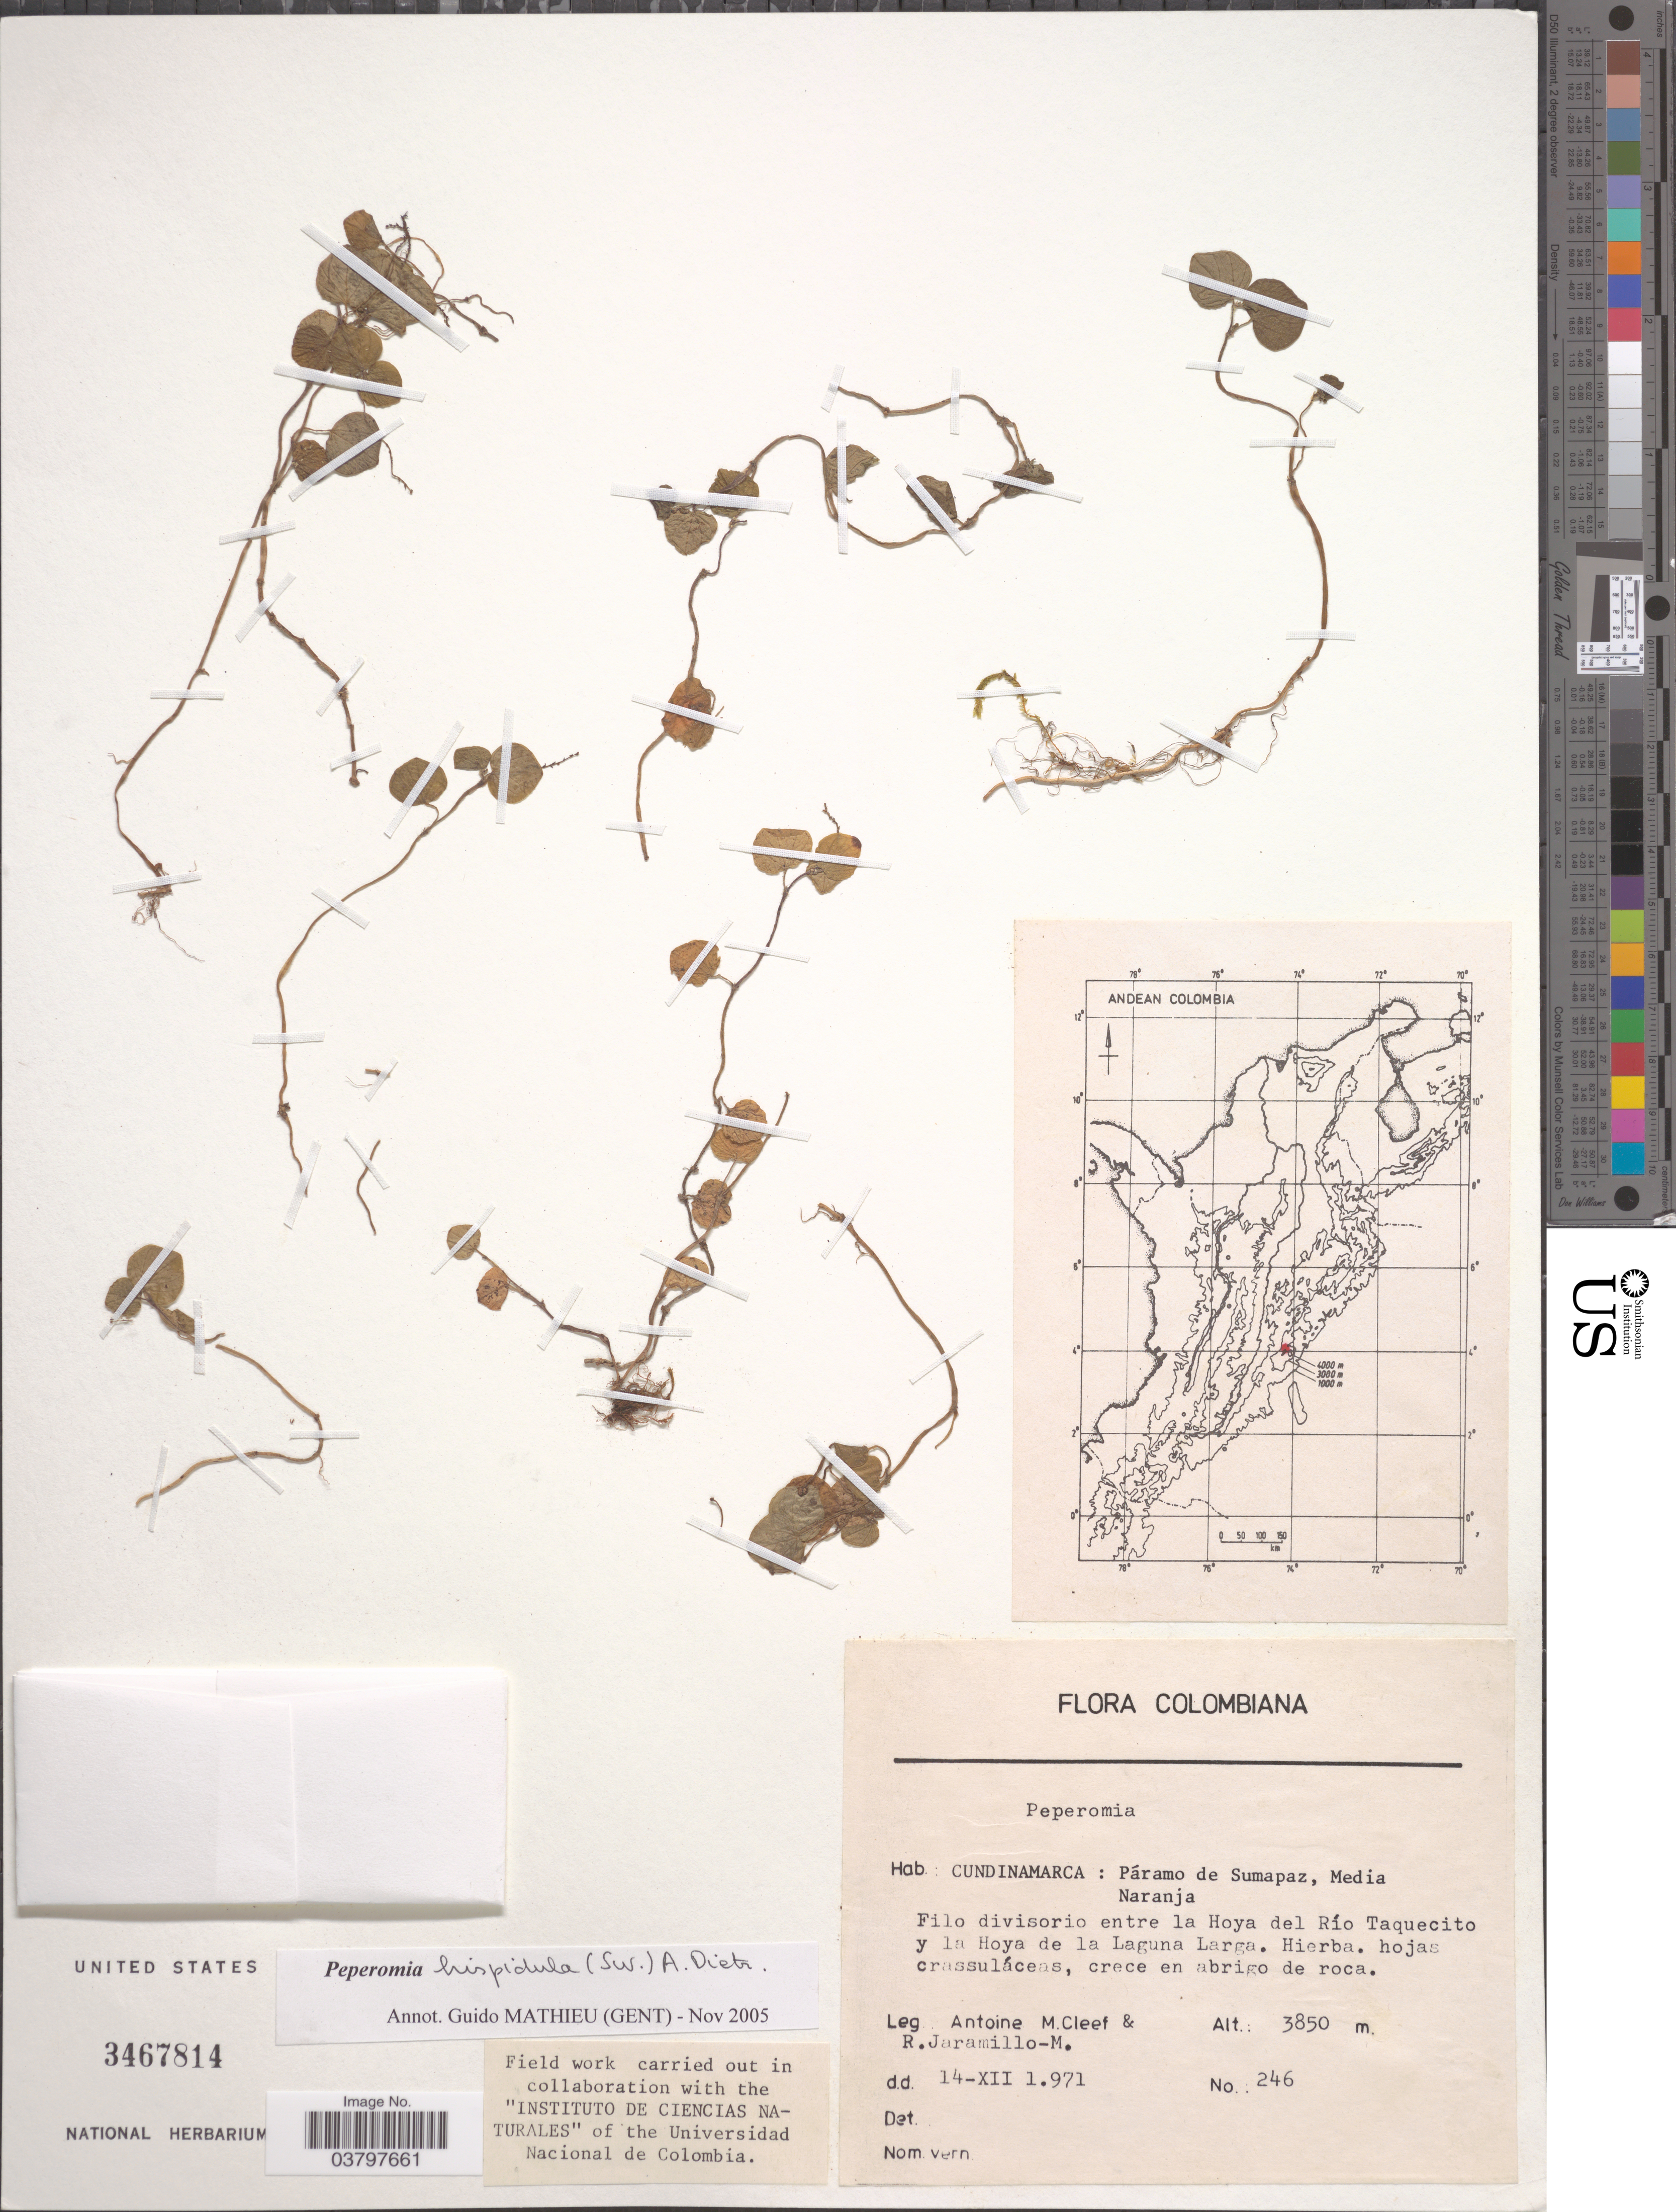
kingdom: Plantae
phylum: Tracheophyta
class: Magnoliopsida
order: Piperales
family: Piperaceae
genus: Peperomia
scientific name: Peperomia hispidula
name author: (Sw.) A. Dietr.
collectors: A. M. Cleef & R. Jaramillo M.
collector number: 246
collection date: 1971-07-14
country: Colombia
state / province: Cundinamarca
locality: Páramo de Sumapaz, Media Naranja. Filo divisorio entre la Hoya del Río Taquecito y la Hoya de la Laguna Larga.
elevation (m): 3850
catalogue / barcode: US 3467814